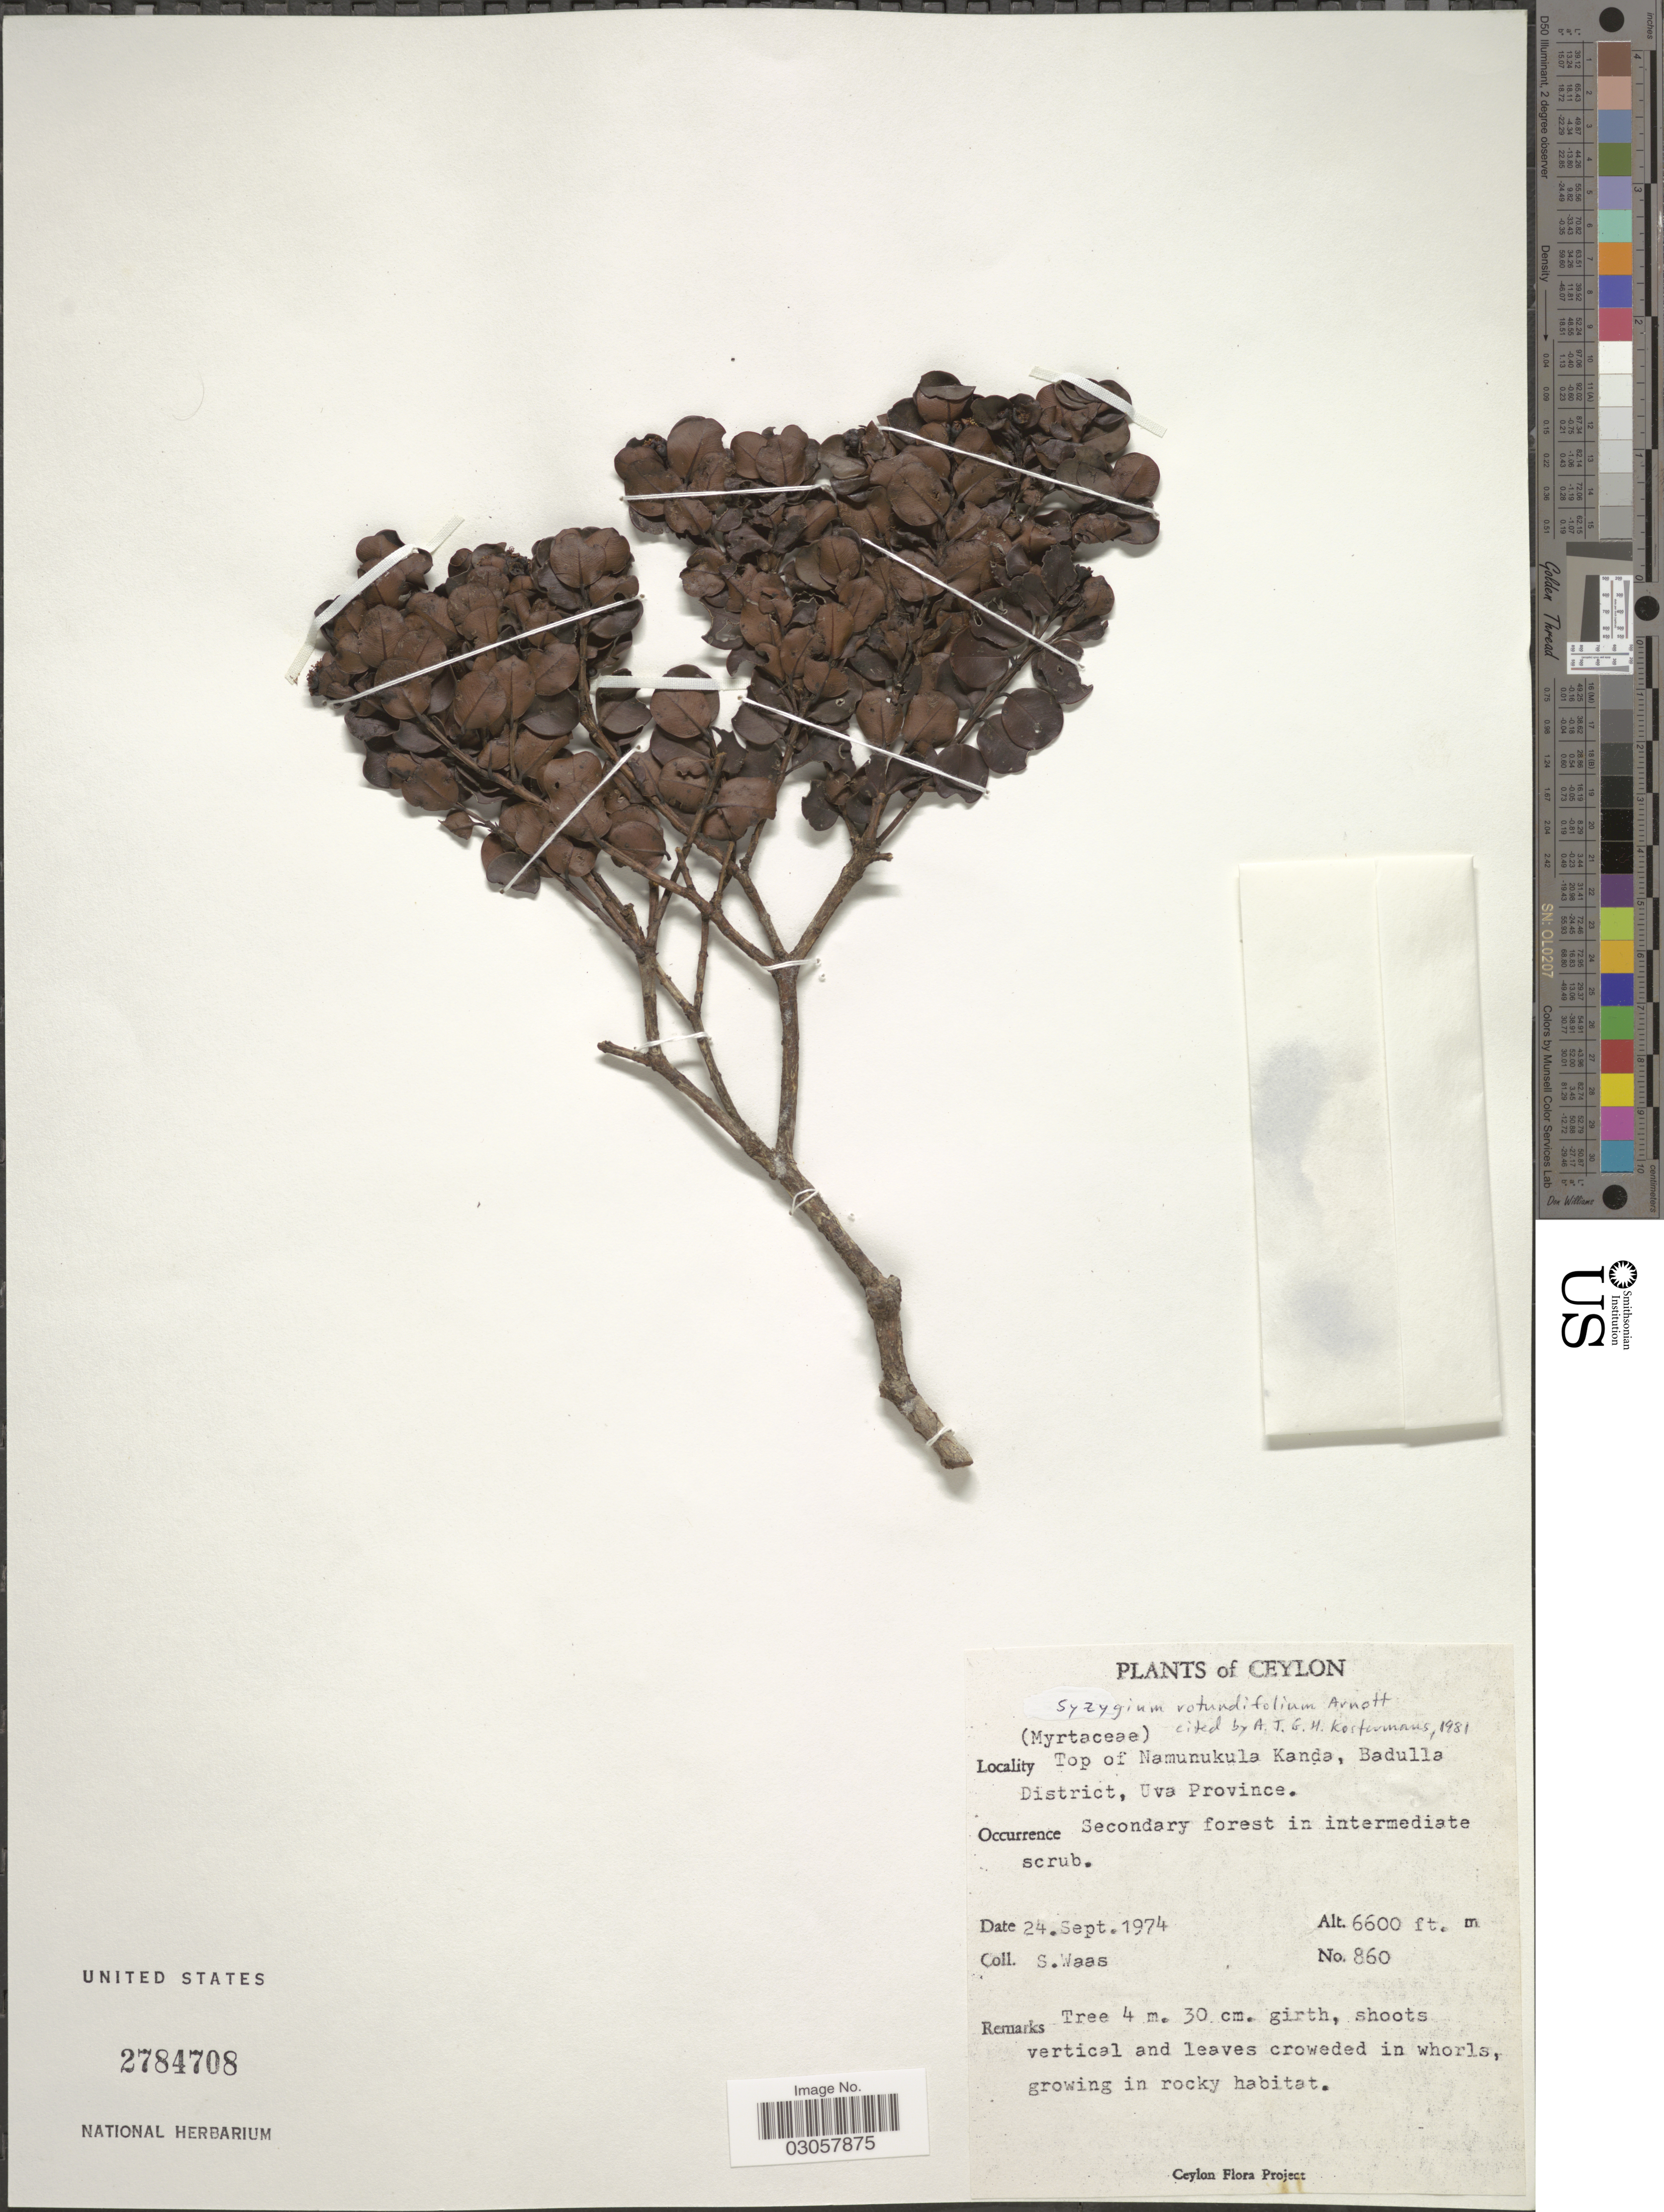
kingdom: Plantae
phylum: Tracheophyta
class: Magnoliopsida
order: Myrtales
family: Myrtaceae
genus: Syzygium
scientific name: Syzygium rotundifolium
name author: Arn.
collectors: S. Waas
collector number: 860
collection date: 1974-09-24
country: Sri Lanka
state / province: Uva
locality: Ceylon. Top of Namunukula Kanda, Badulla District.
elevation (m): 2012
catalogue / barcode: US 2784708